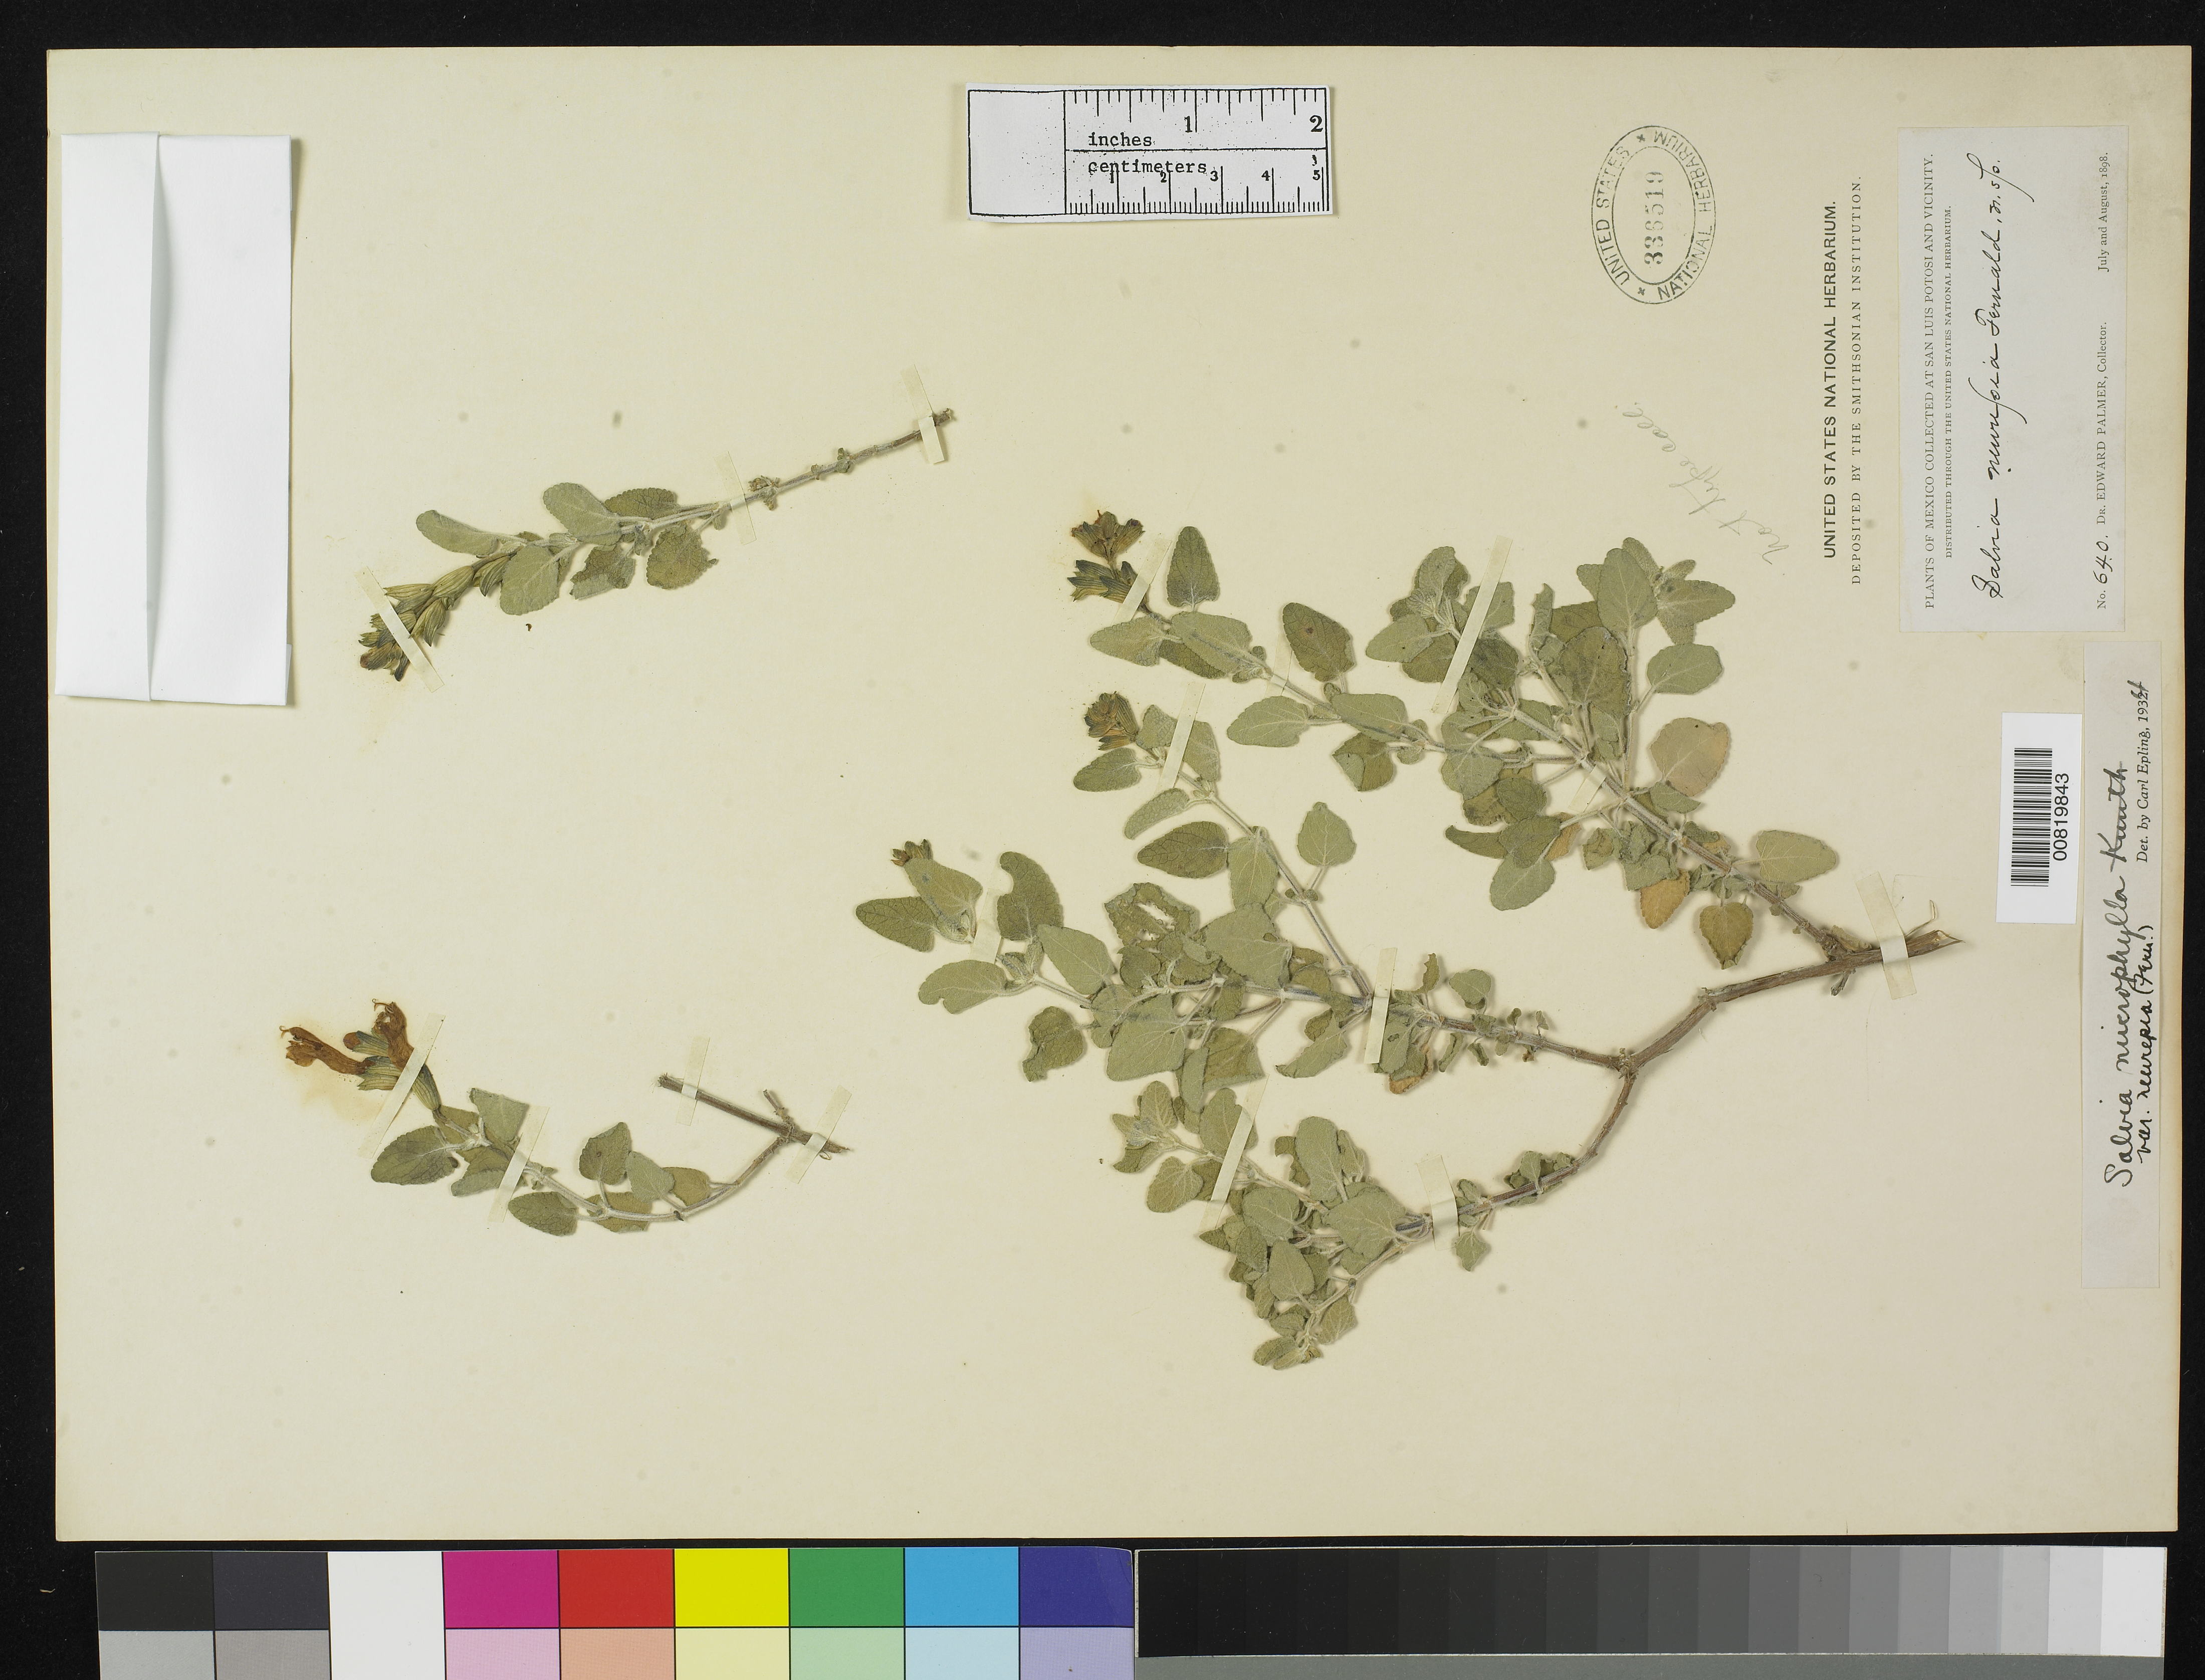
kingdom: Plantae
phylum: Tracheophyta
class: Magnoliopsida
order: Lamiales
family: Lamiaceae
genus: Salvia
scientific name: Salvia neurepia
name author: Fernald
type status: Syntype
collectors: E. Palmer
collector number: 640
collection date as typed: Jul 1898 to -- Aug 1898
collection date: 1898-07/1898-08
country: Mexico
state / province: San Luis Potosí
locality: San Luis Potosí and vicinity.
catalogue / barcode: US 336519